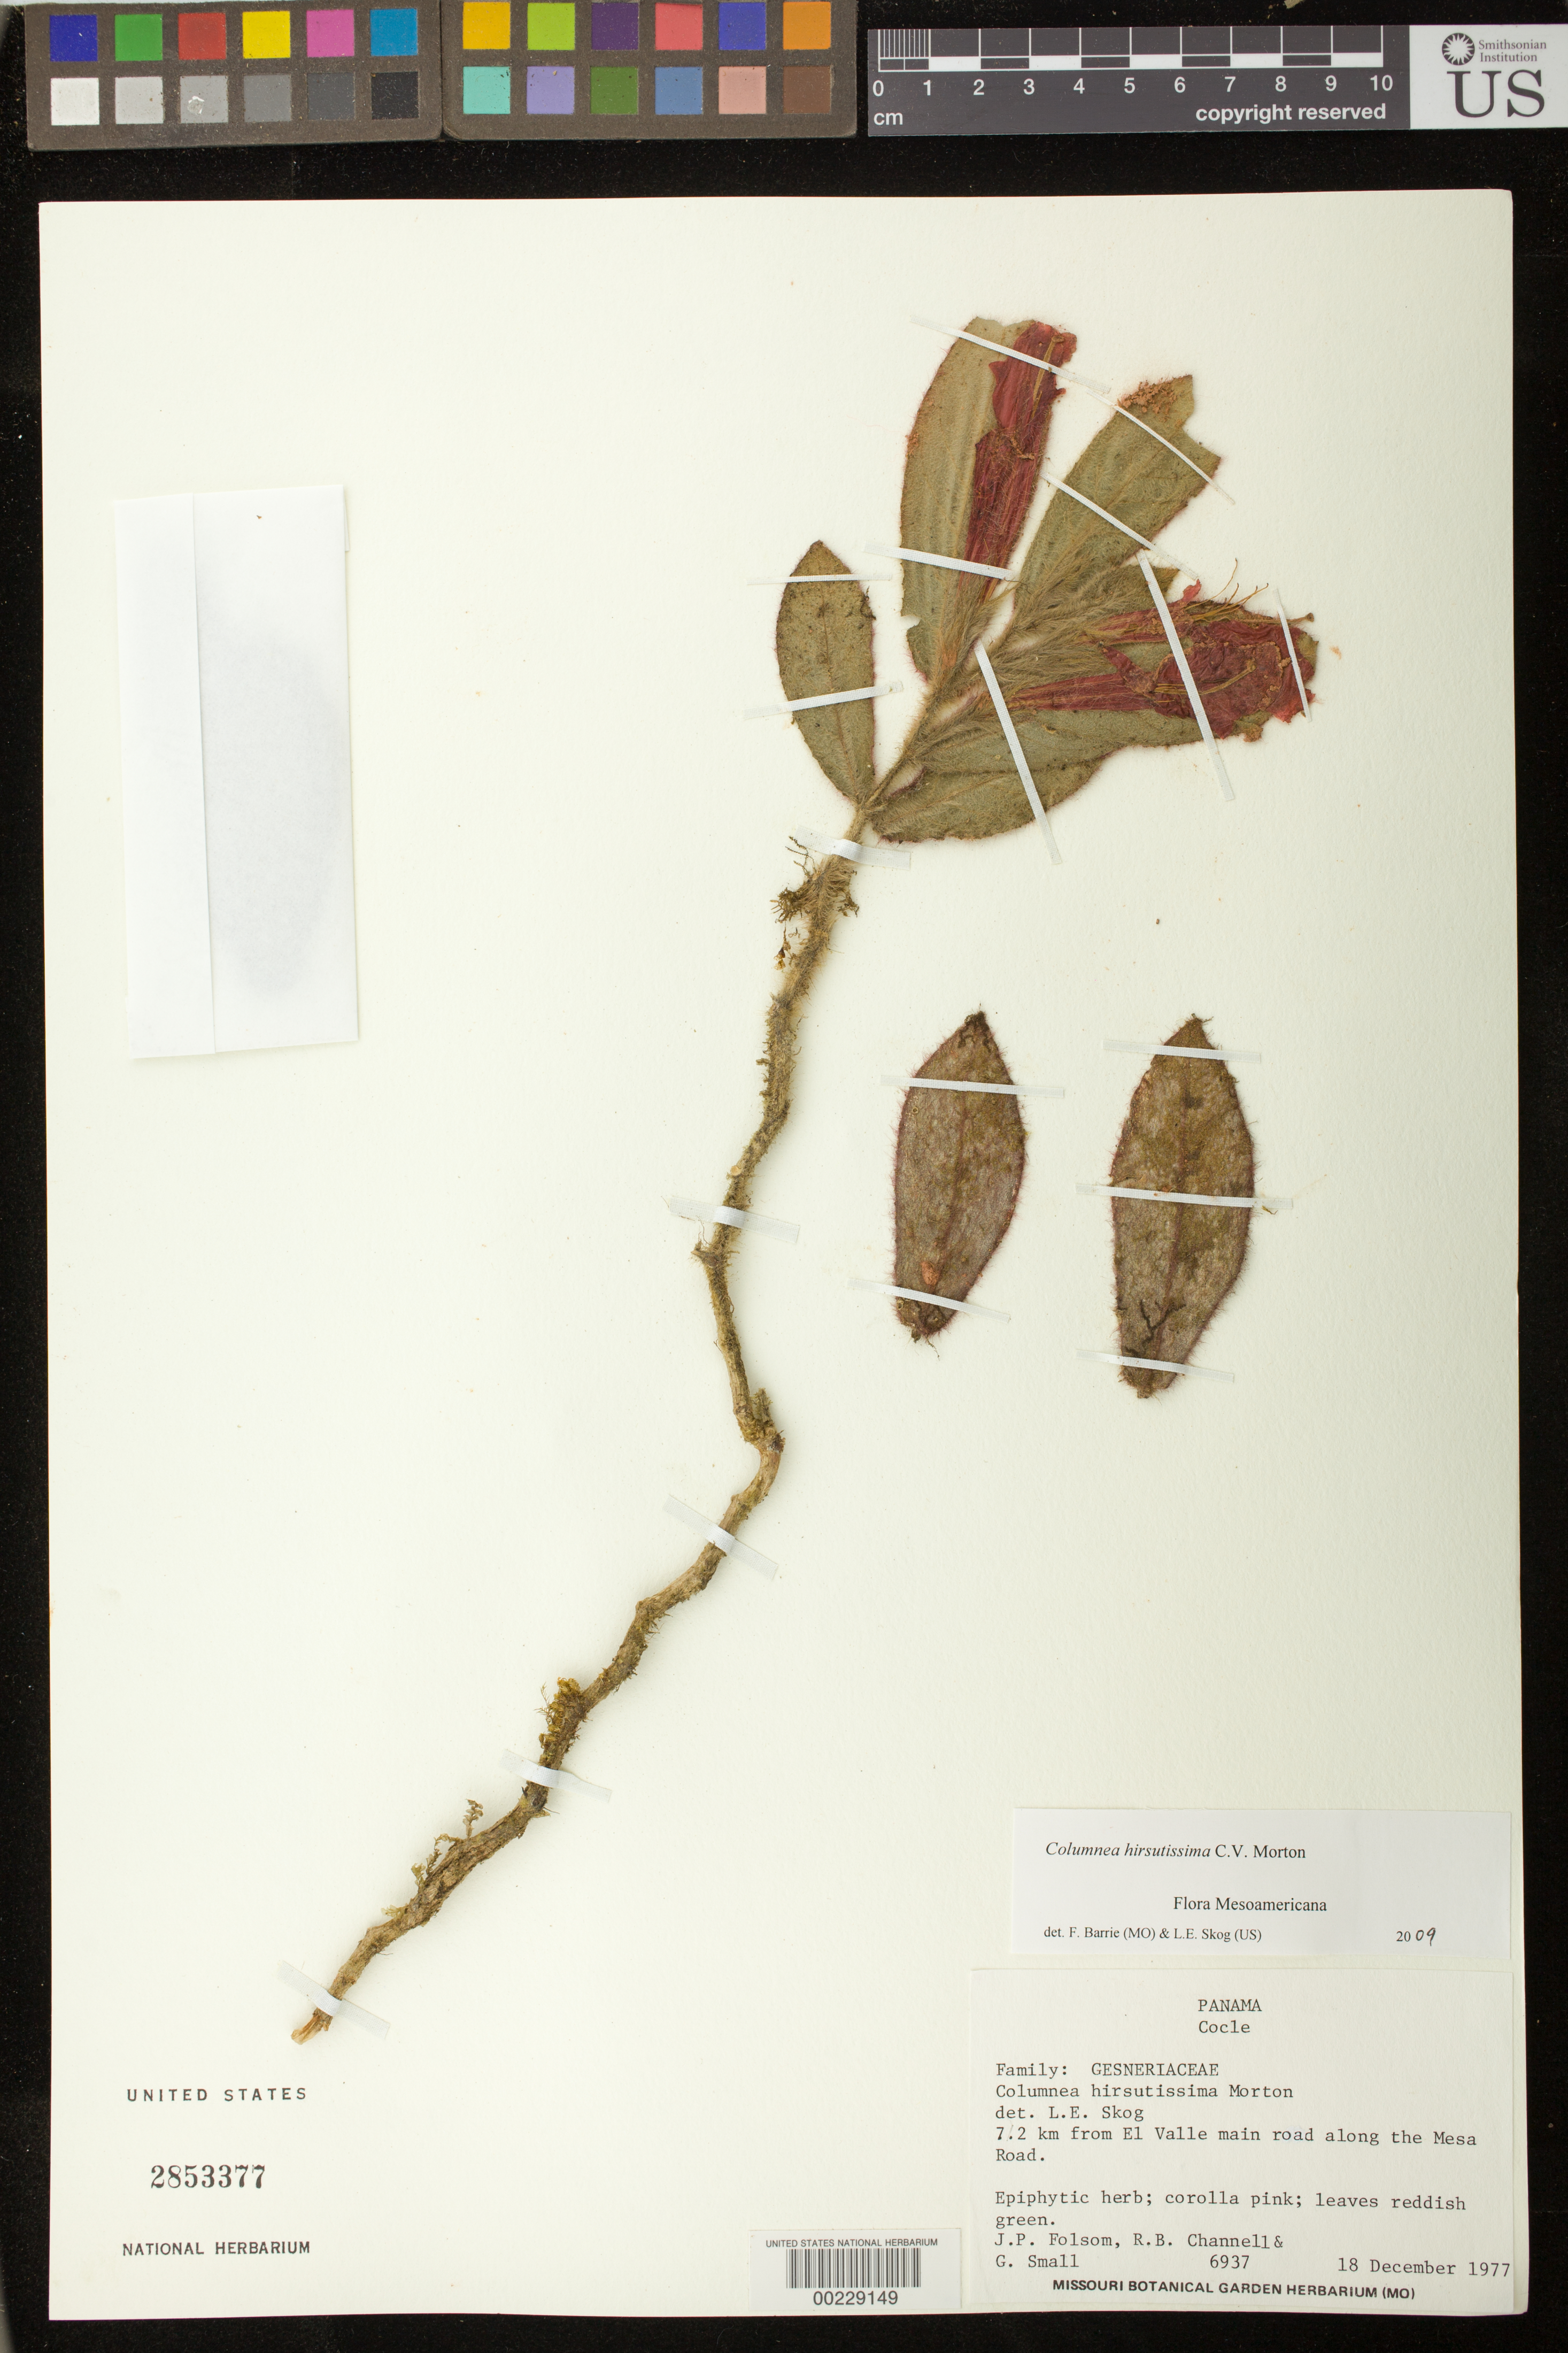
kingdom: Plantae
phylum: Tracheophyta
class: Magnoliopsida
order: Lamiales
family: Gesneriaceae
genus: Columnea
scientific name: Columnea hirsutissima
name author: C.V. Morton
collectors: J. P. Folsom, R. B. Channell & -- Small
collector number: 6937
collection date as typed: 18 Dec 1977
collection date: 1977-12-18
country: Panama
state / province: Coclé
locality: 7.2 km from El Valle main road along the Mesa road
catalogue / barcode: US 2853377